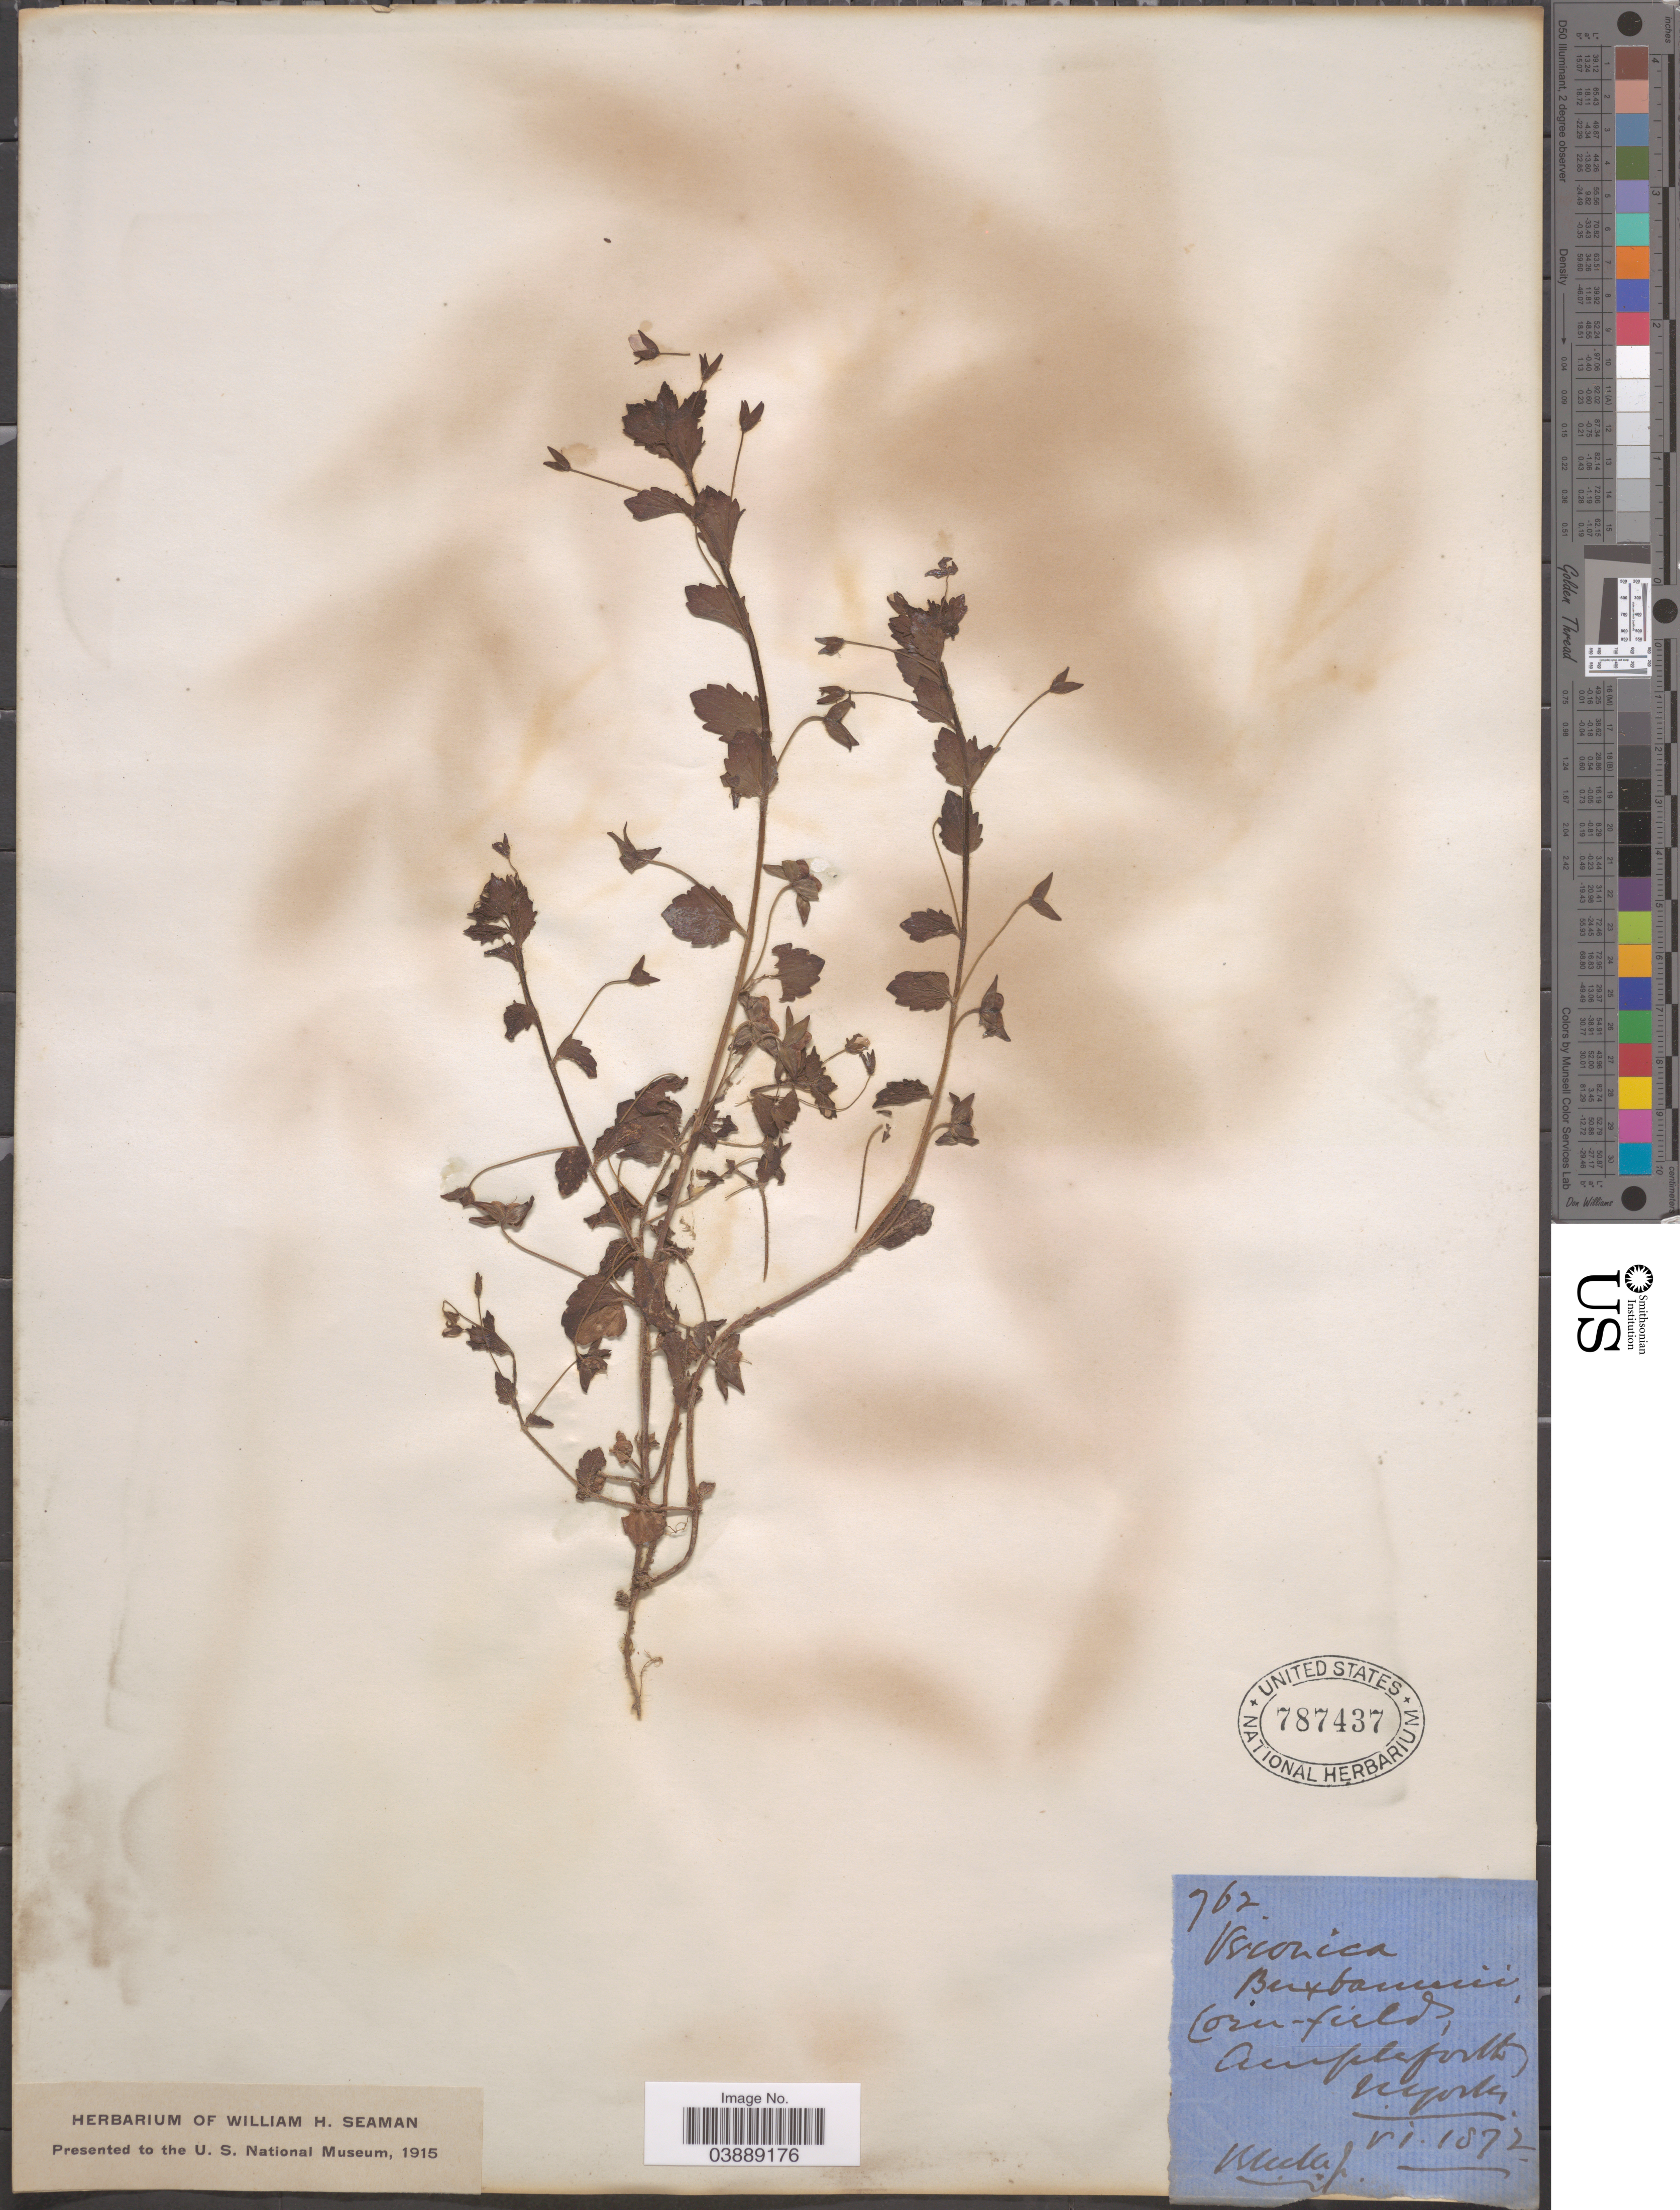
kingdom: Plantae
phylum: Tracheophyta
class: Magnoliopsida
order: Lamiales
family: Plantaginaceae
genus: Veronica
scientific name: Veronica buxbaumii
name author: Ten.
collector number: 762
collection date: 1872-06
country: United Kingdom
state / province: England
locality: [illegible text]. Nyorks.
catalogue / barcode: US 787437